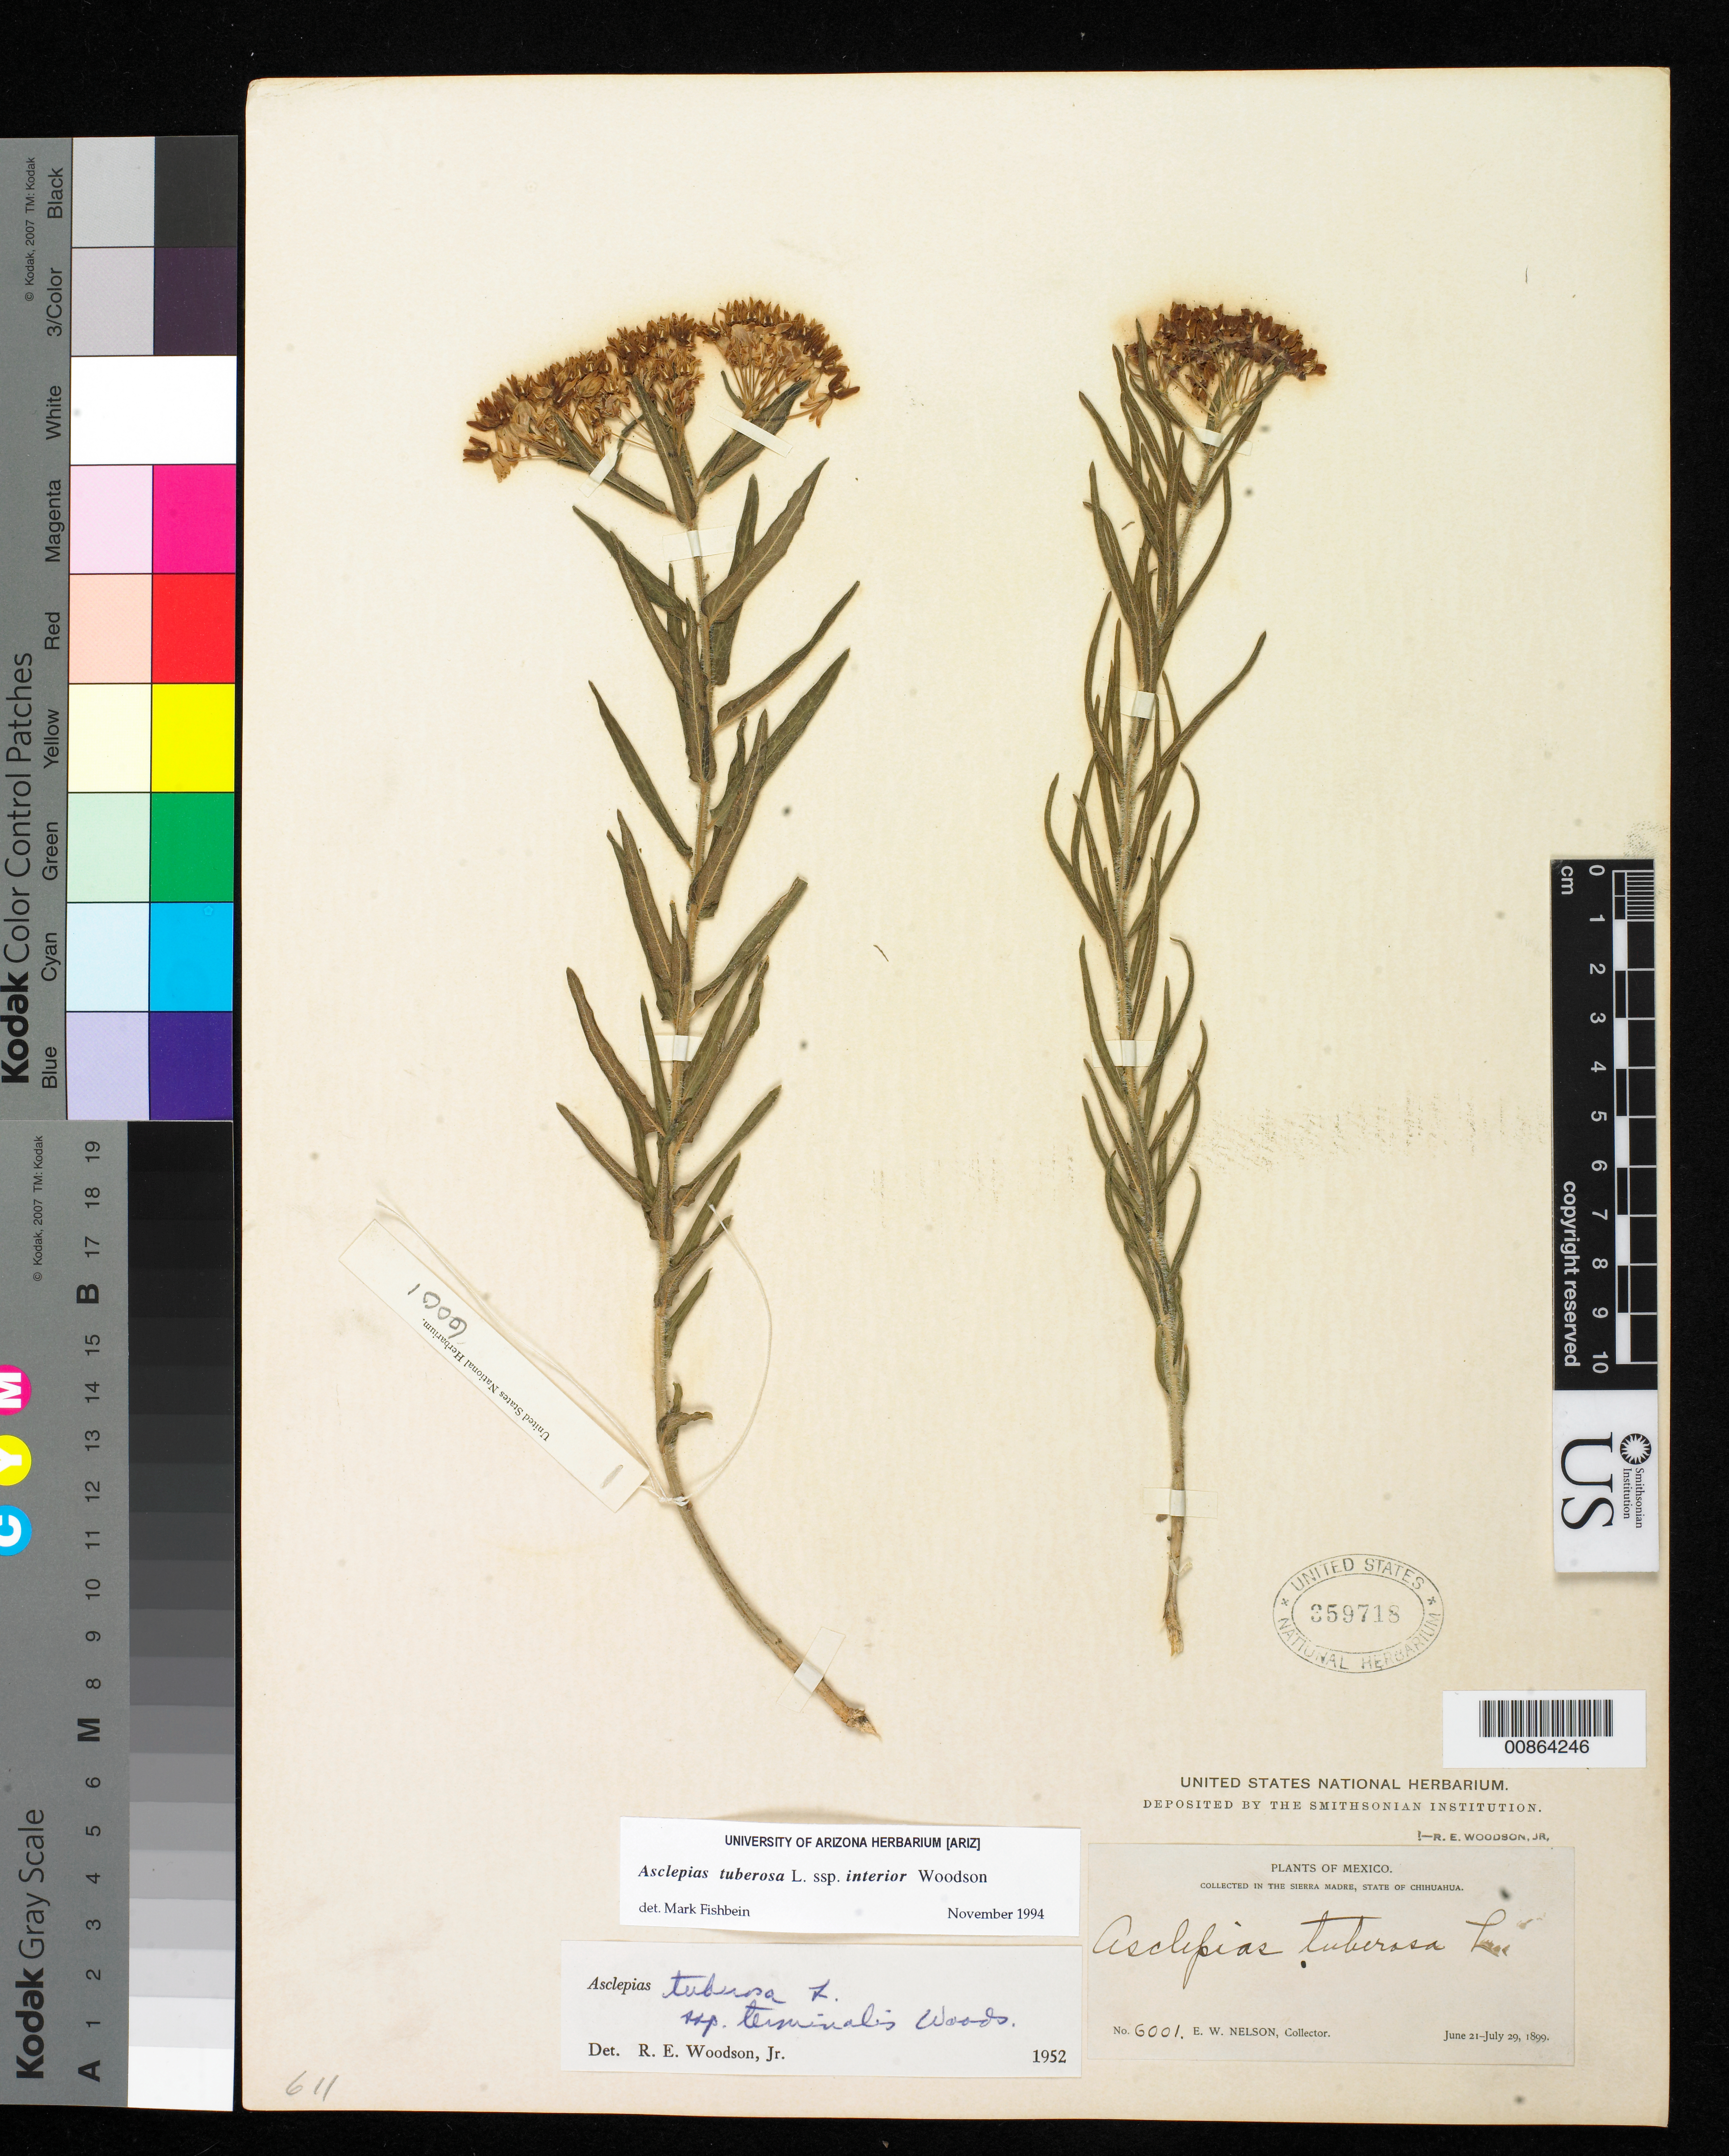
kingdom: Plantae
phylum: Tracheophyta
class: Magnoliopsida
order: Gentianales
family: Apocynaceae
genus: Asclepias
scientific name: Asclepias tuberosa subsp. interior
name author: Woodson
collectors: E. W. Nelson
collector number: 6001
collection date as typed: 21 Jun 1899 to 29 Jul 1899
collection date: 1899-06-21/1899-07-29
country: Mexico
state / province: Chihuahua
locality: Sierra Madre, Chihuahua.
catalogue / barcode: US 359718